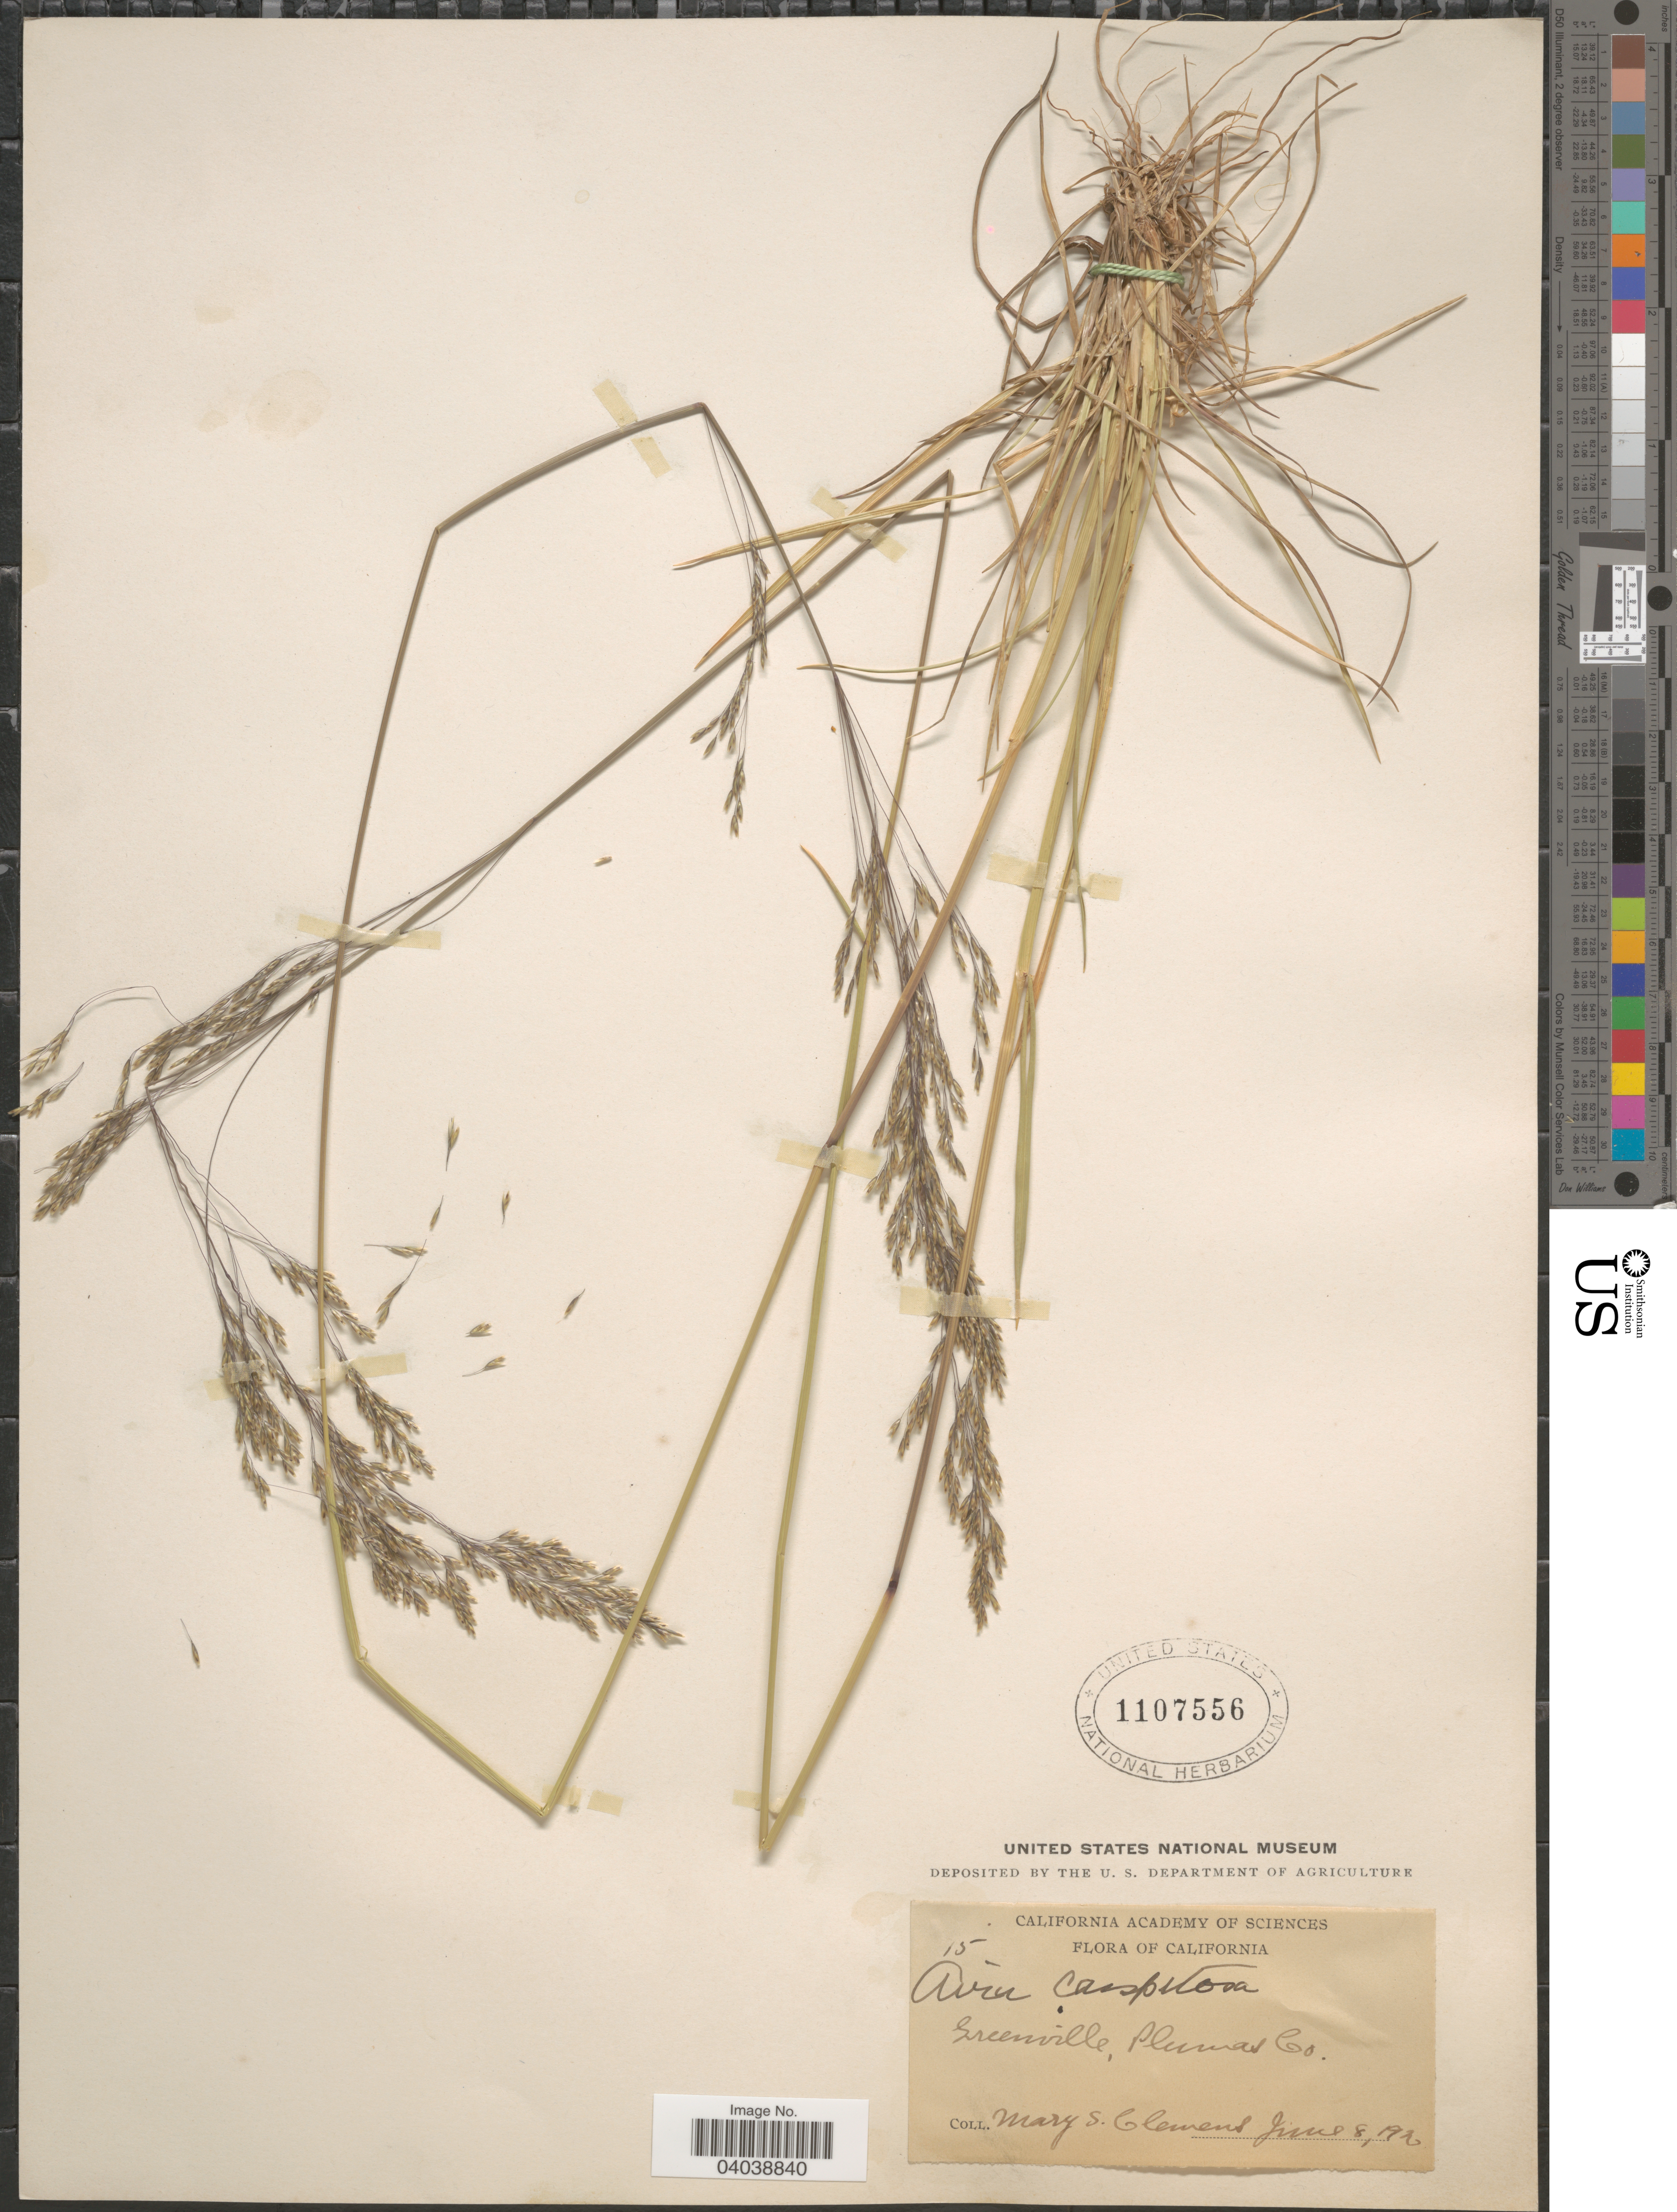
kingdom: Plantae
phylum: Tracheophyta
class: Liliopsida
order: Poales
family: Poaceae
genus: Deschampsia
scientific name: Deschampsia cespitosa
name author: (L.) P. Beauv.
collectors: M. S. Clemens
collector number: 15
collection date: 1926-06-08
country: United States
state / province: California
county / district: Plumas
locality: Greenville, Plumas Co.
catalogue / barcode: US 1107556